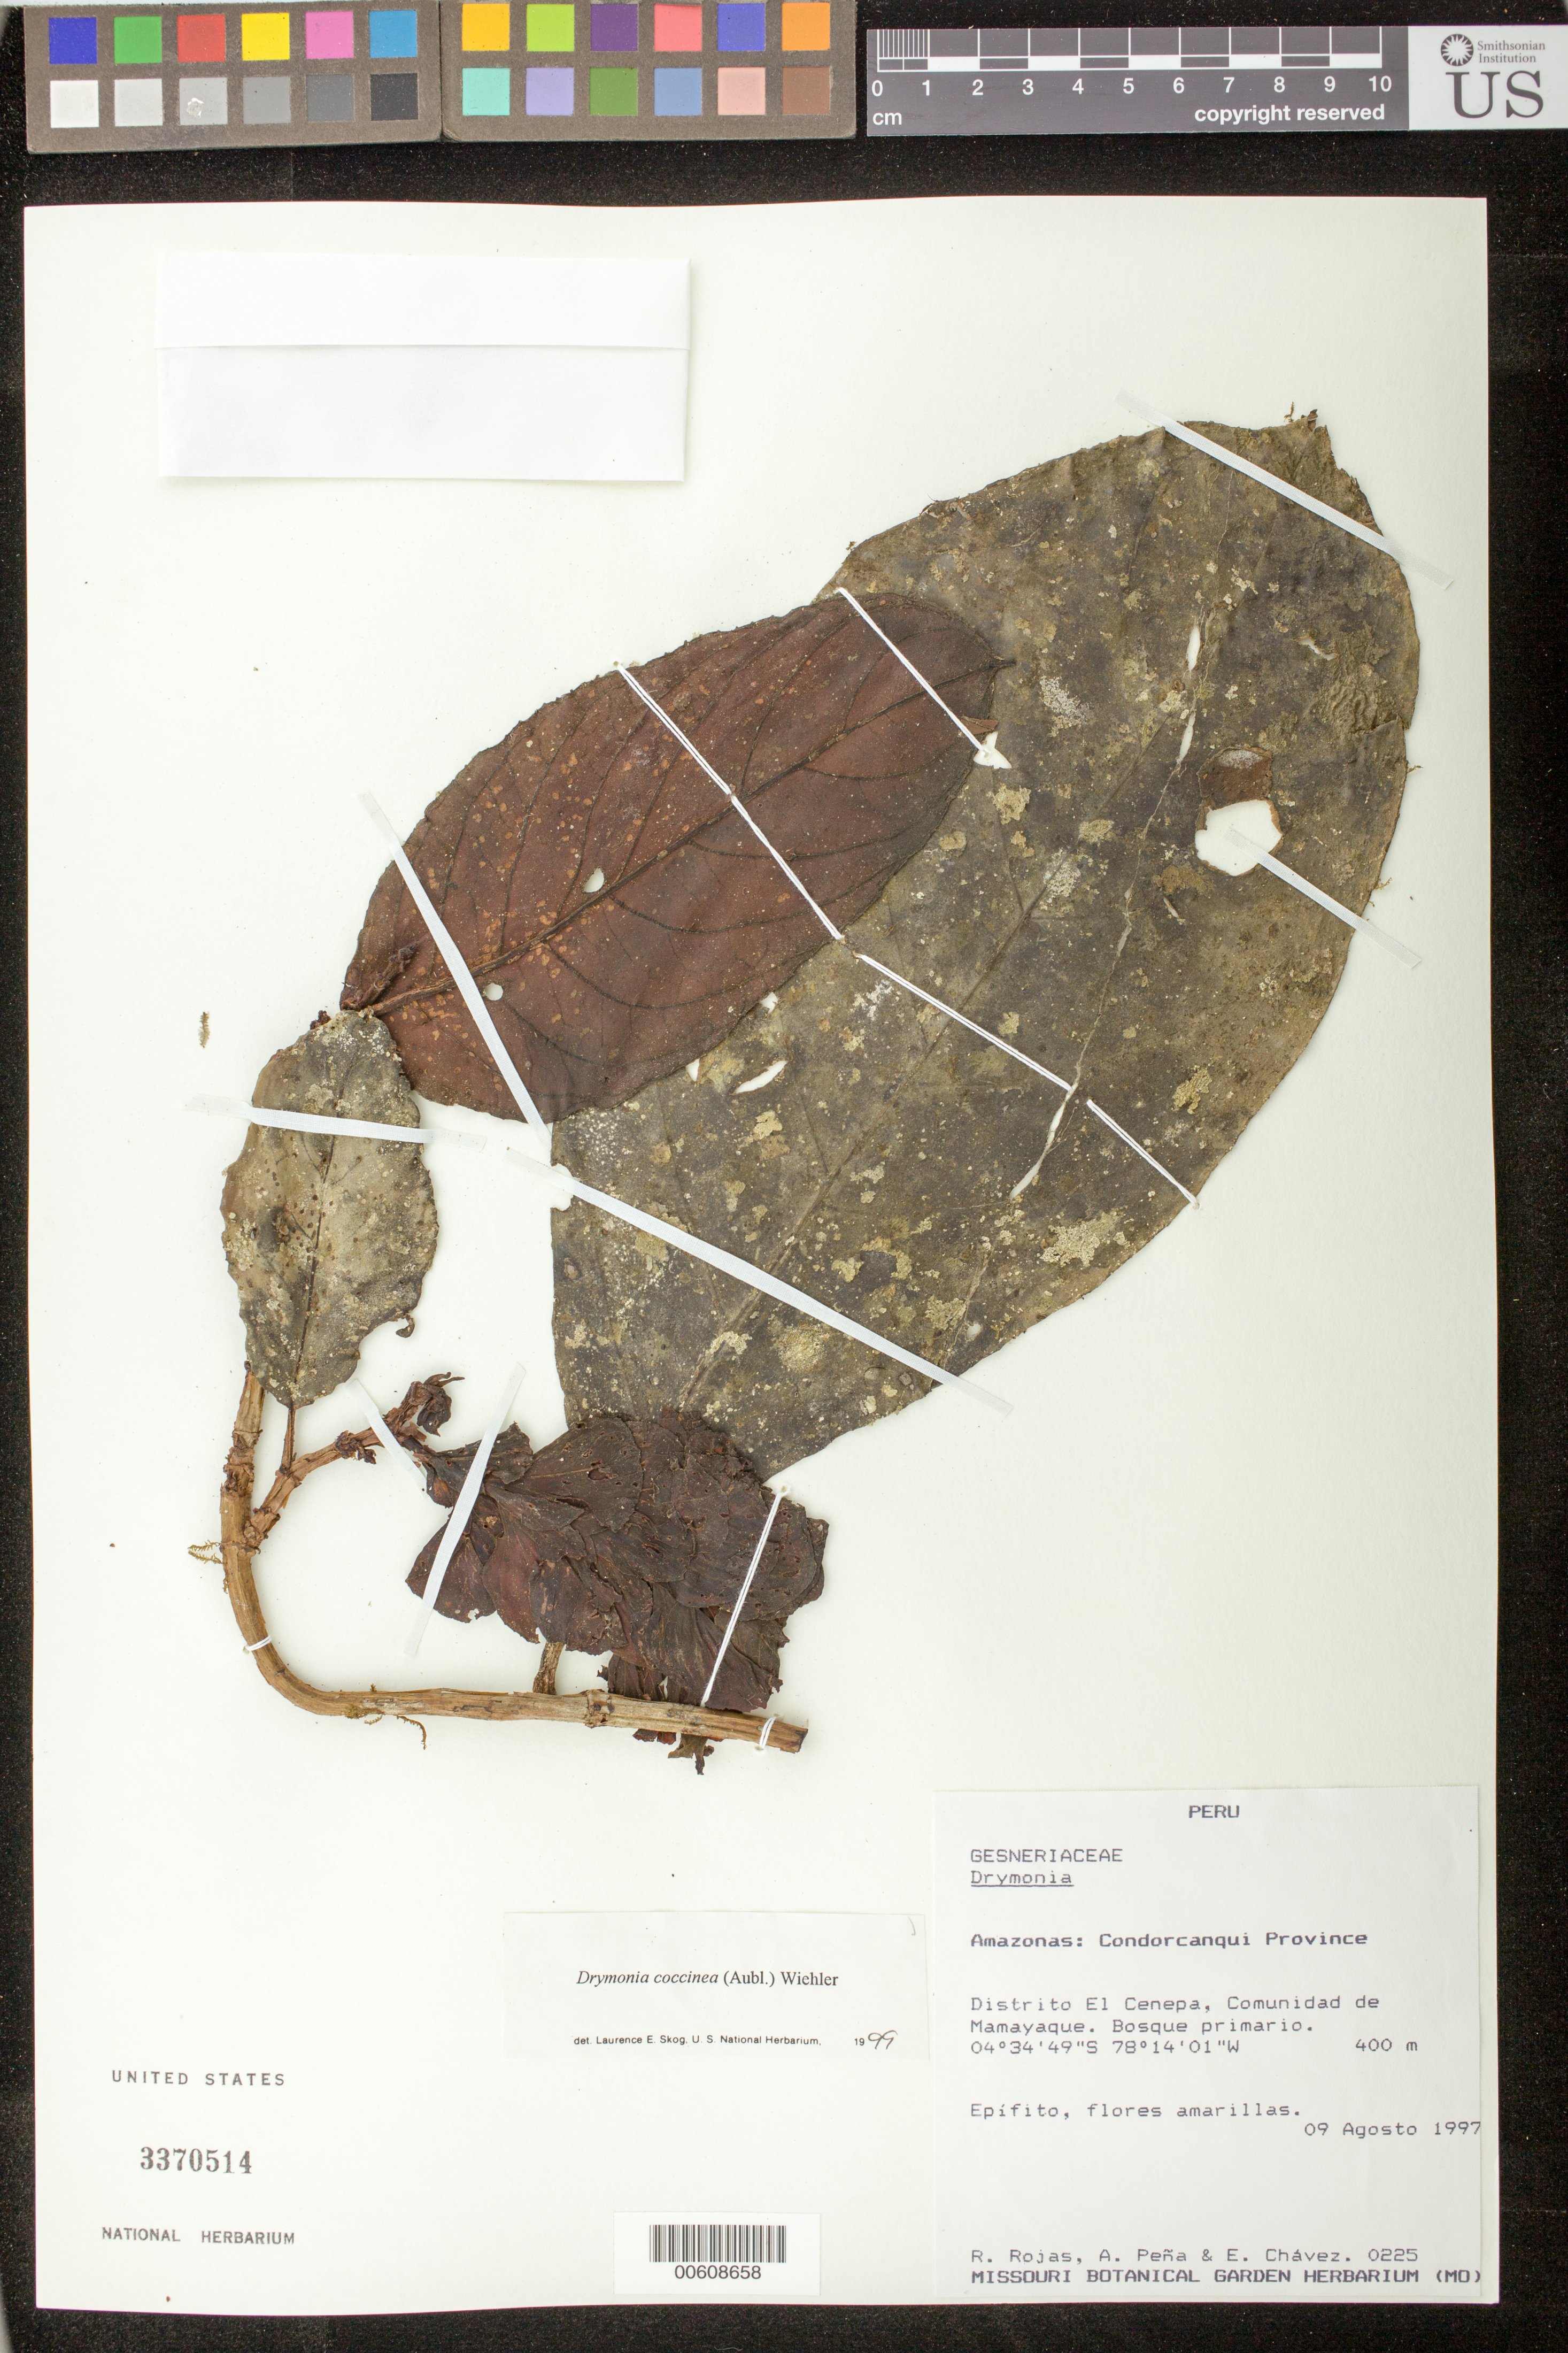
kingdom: Plantae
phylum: Tracheophyta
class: Magnoliopsida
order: Lamiales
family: Gesneriaceae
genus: Drymonia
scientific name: Drymonia coccinea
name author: (Aubl.) Wiehler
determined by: Skog, Laurence E.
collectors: R. Rojas, A. Peña & E. Chávez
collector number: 225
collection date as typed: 09 Aug 1997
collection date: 1997-08-09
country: Peru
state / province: Amazonas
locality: Prov. Condorcanqui, Dtto. El Cenepa; comunidad de Mamayaque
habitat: Bosque primario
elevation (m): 400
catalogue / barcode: US 3370514